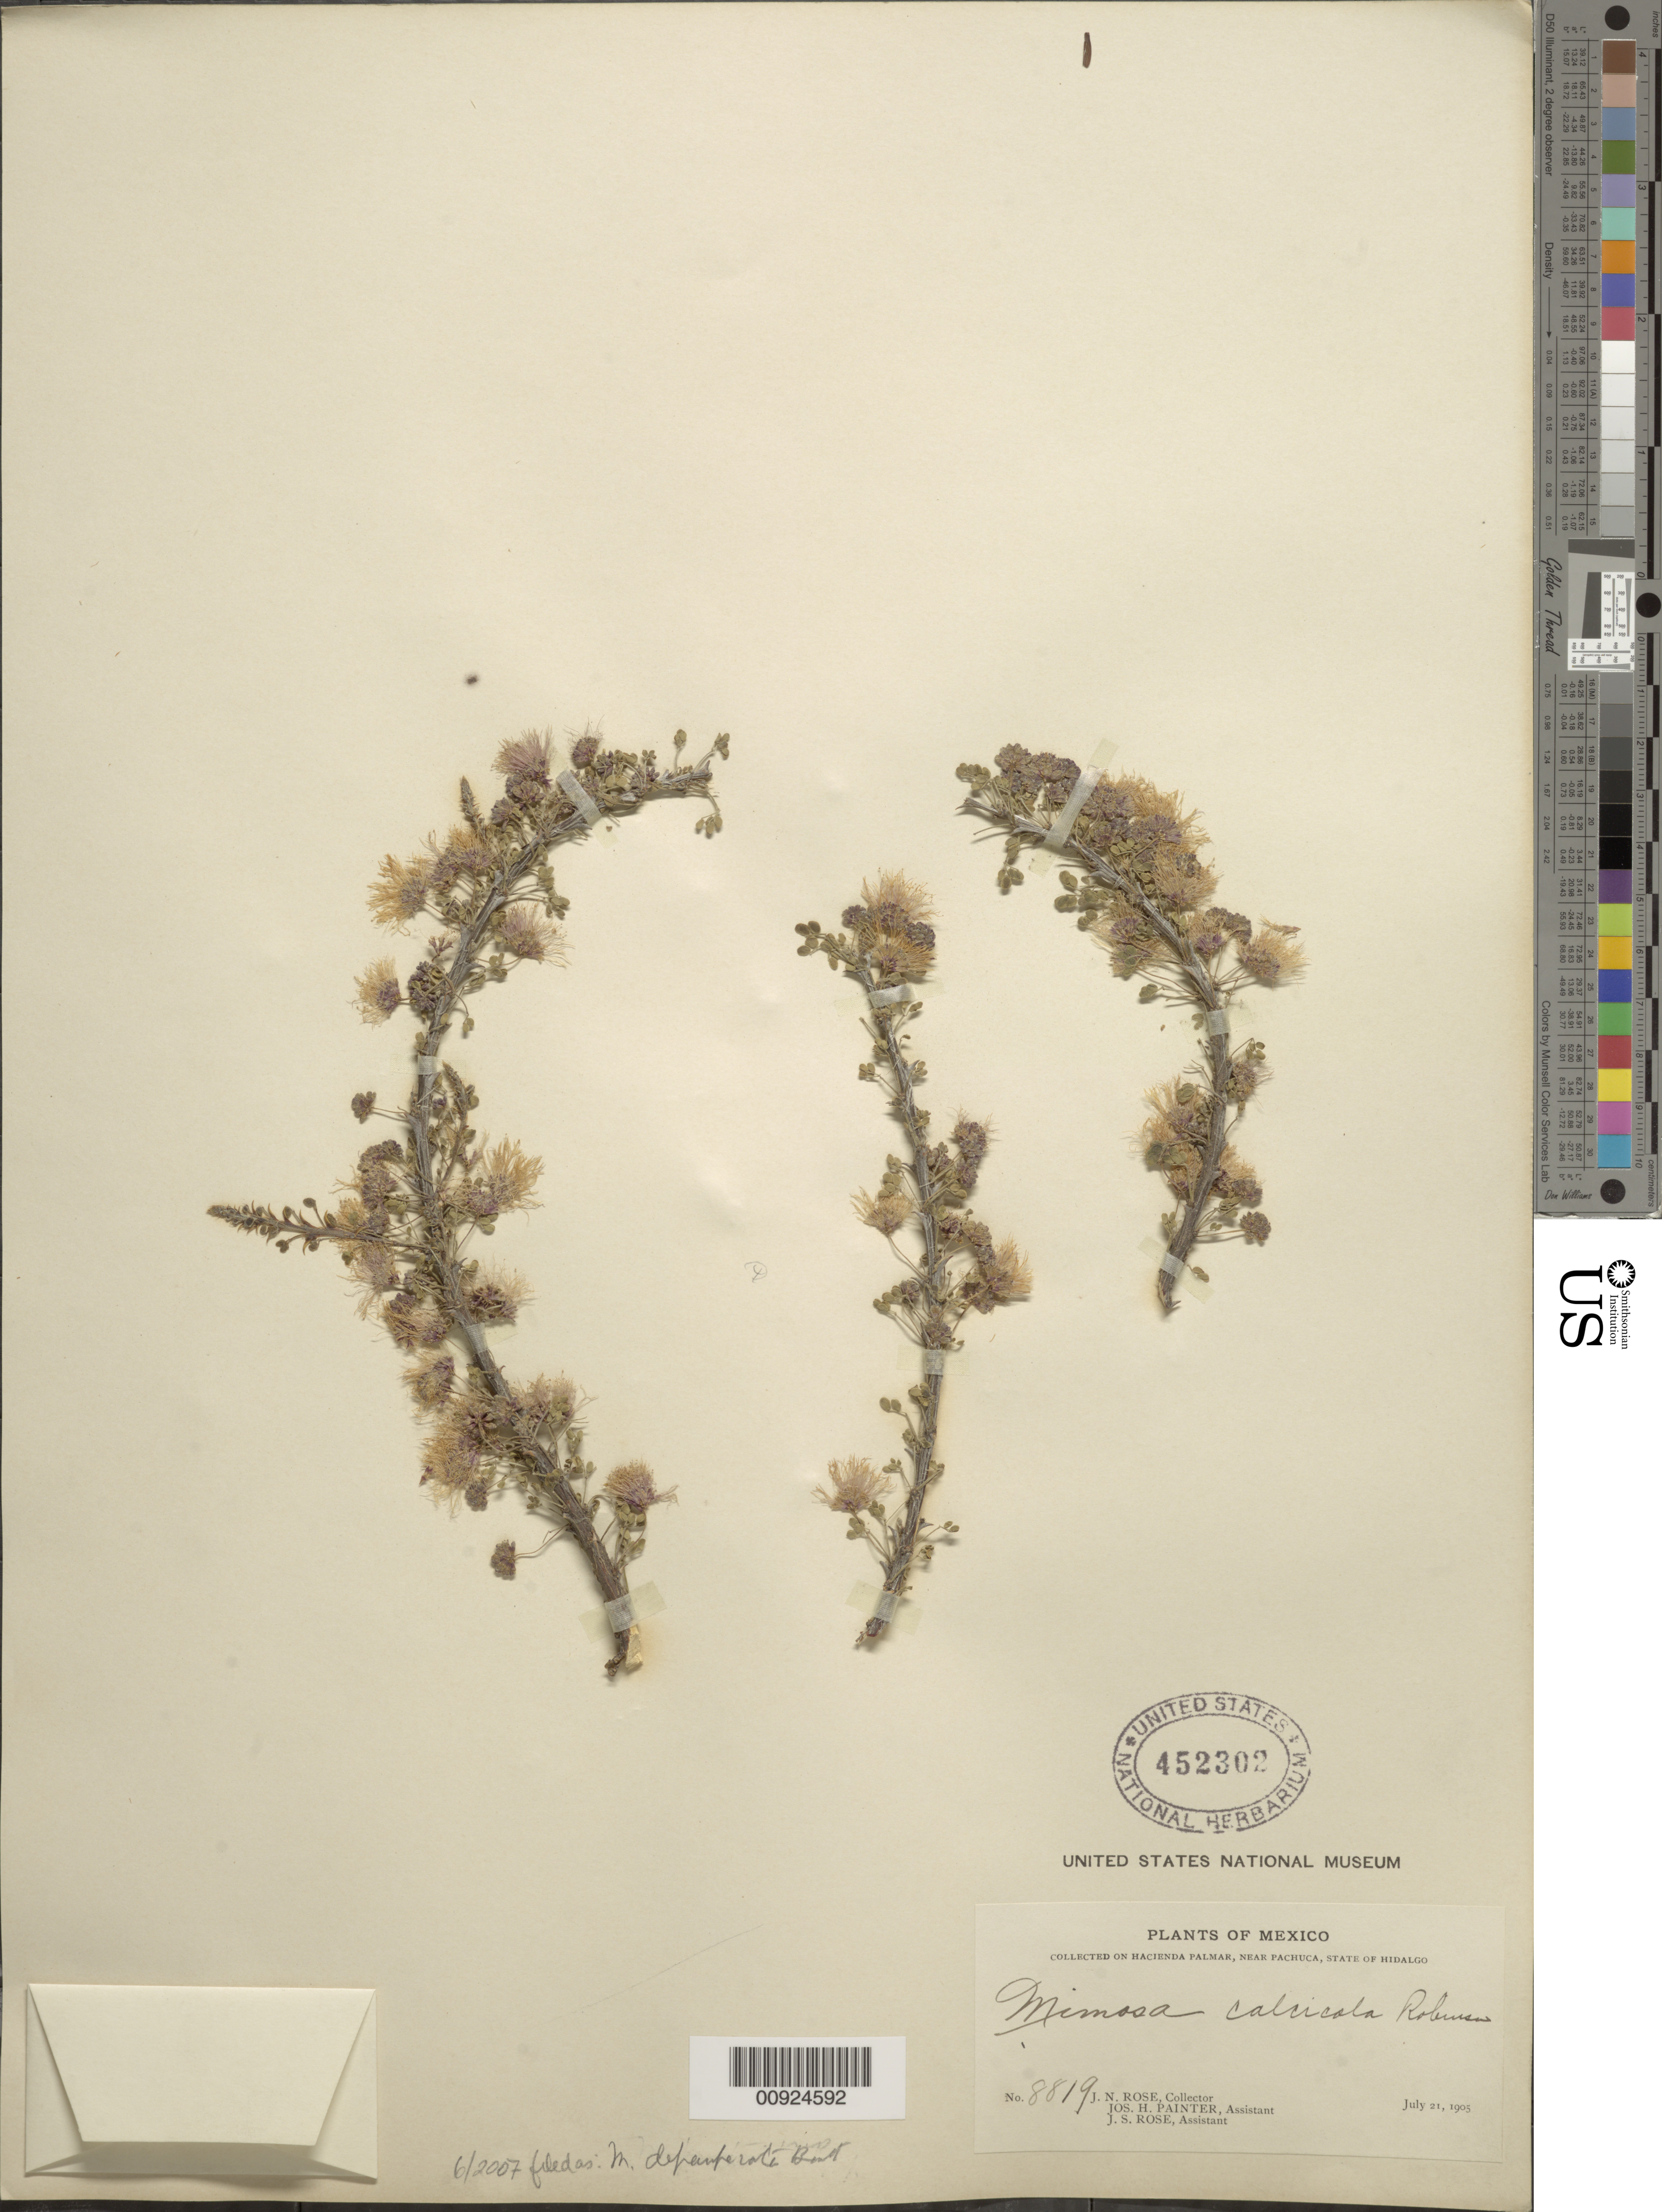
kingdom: Plantae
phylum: Tracheophyta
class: Magnoliopsida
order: Fabales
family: Fabaceae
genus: Mimosa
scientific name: Mimosa depauperata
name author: Benth.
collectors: J. N. Rose, J. H. Painter & J. S. Rose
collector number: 8819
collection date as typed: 21 Jul 1905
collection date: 1905-07-21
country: Mexico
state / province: Hidalgo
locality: Hacienda Palmar, near Pachuca, State of Hidalgo.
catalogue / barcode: US 452302